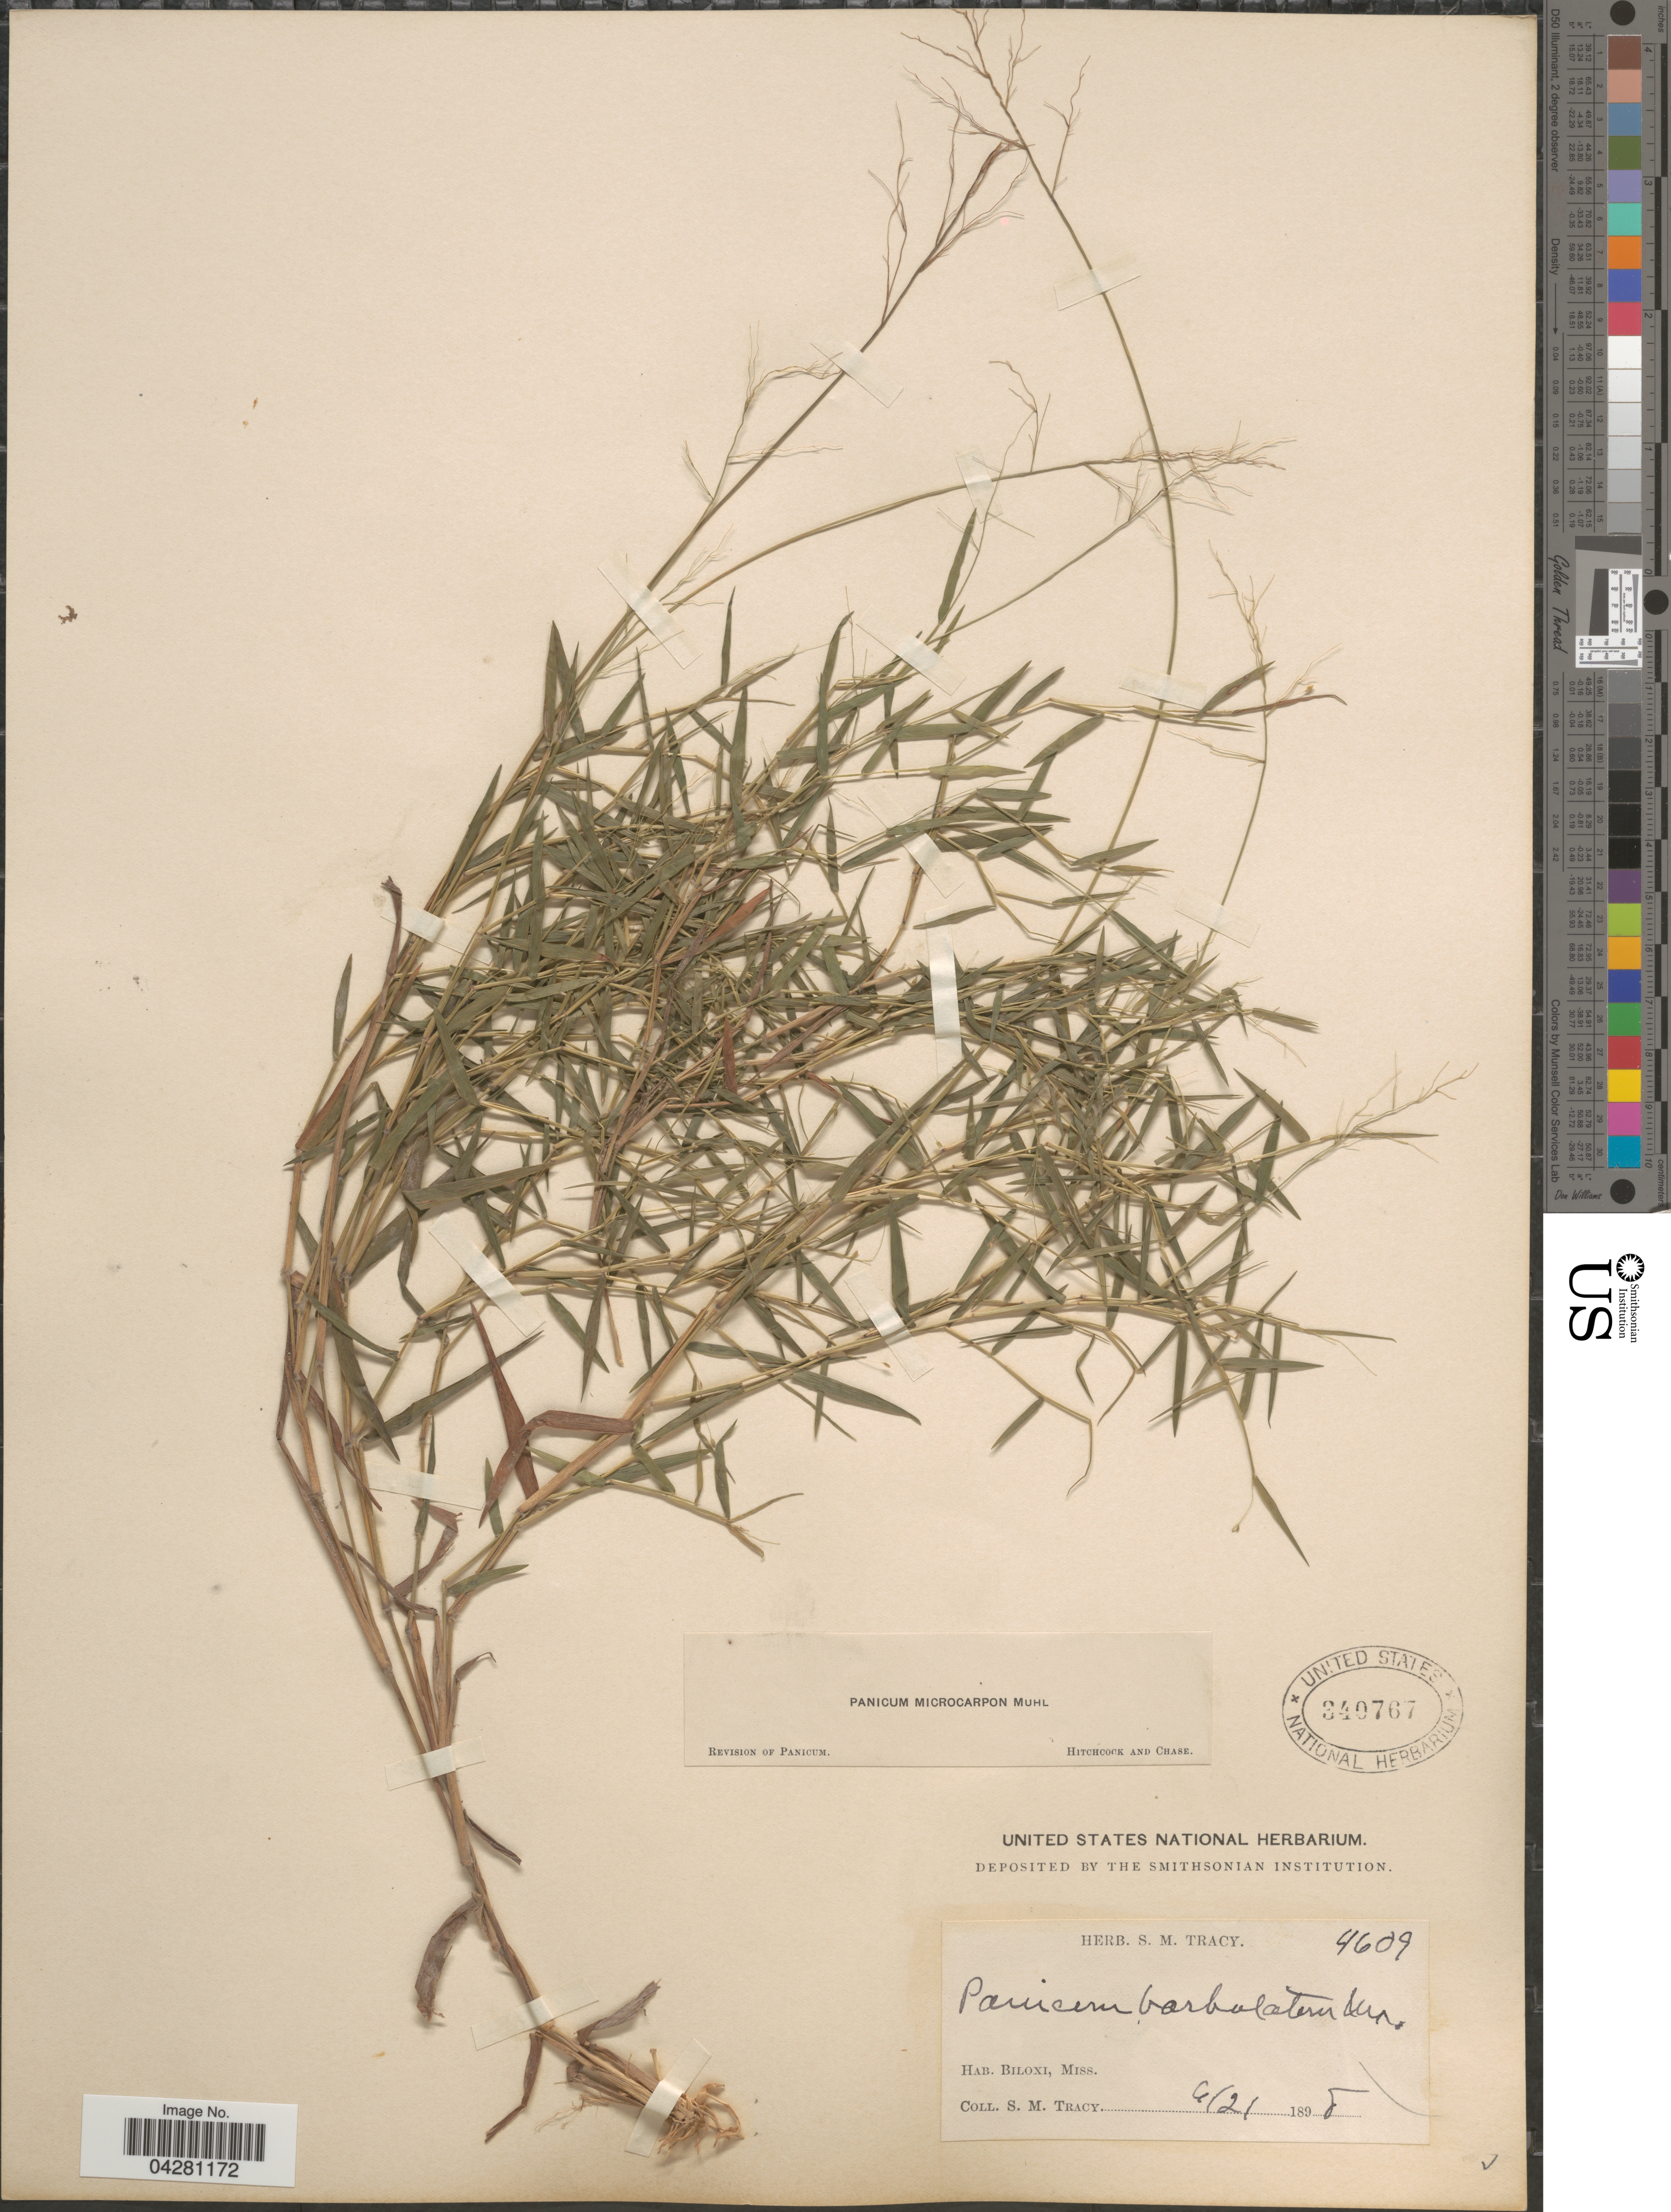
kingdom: Plantae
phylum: Tracheophyta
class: Liliopsida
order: Poales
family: Poaceae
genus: Dichanthelium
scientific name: Dichanthelium dichotomum var. dichotomum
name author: (L.) Gould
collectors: S. M. Tracy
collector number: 4609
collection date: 1898-06-21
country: United States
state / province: Mississippi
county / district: Harrison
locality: Biloxi.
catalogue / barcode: US 340767